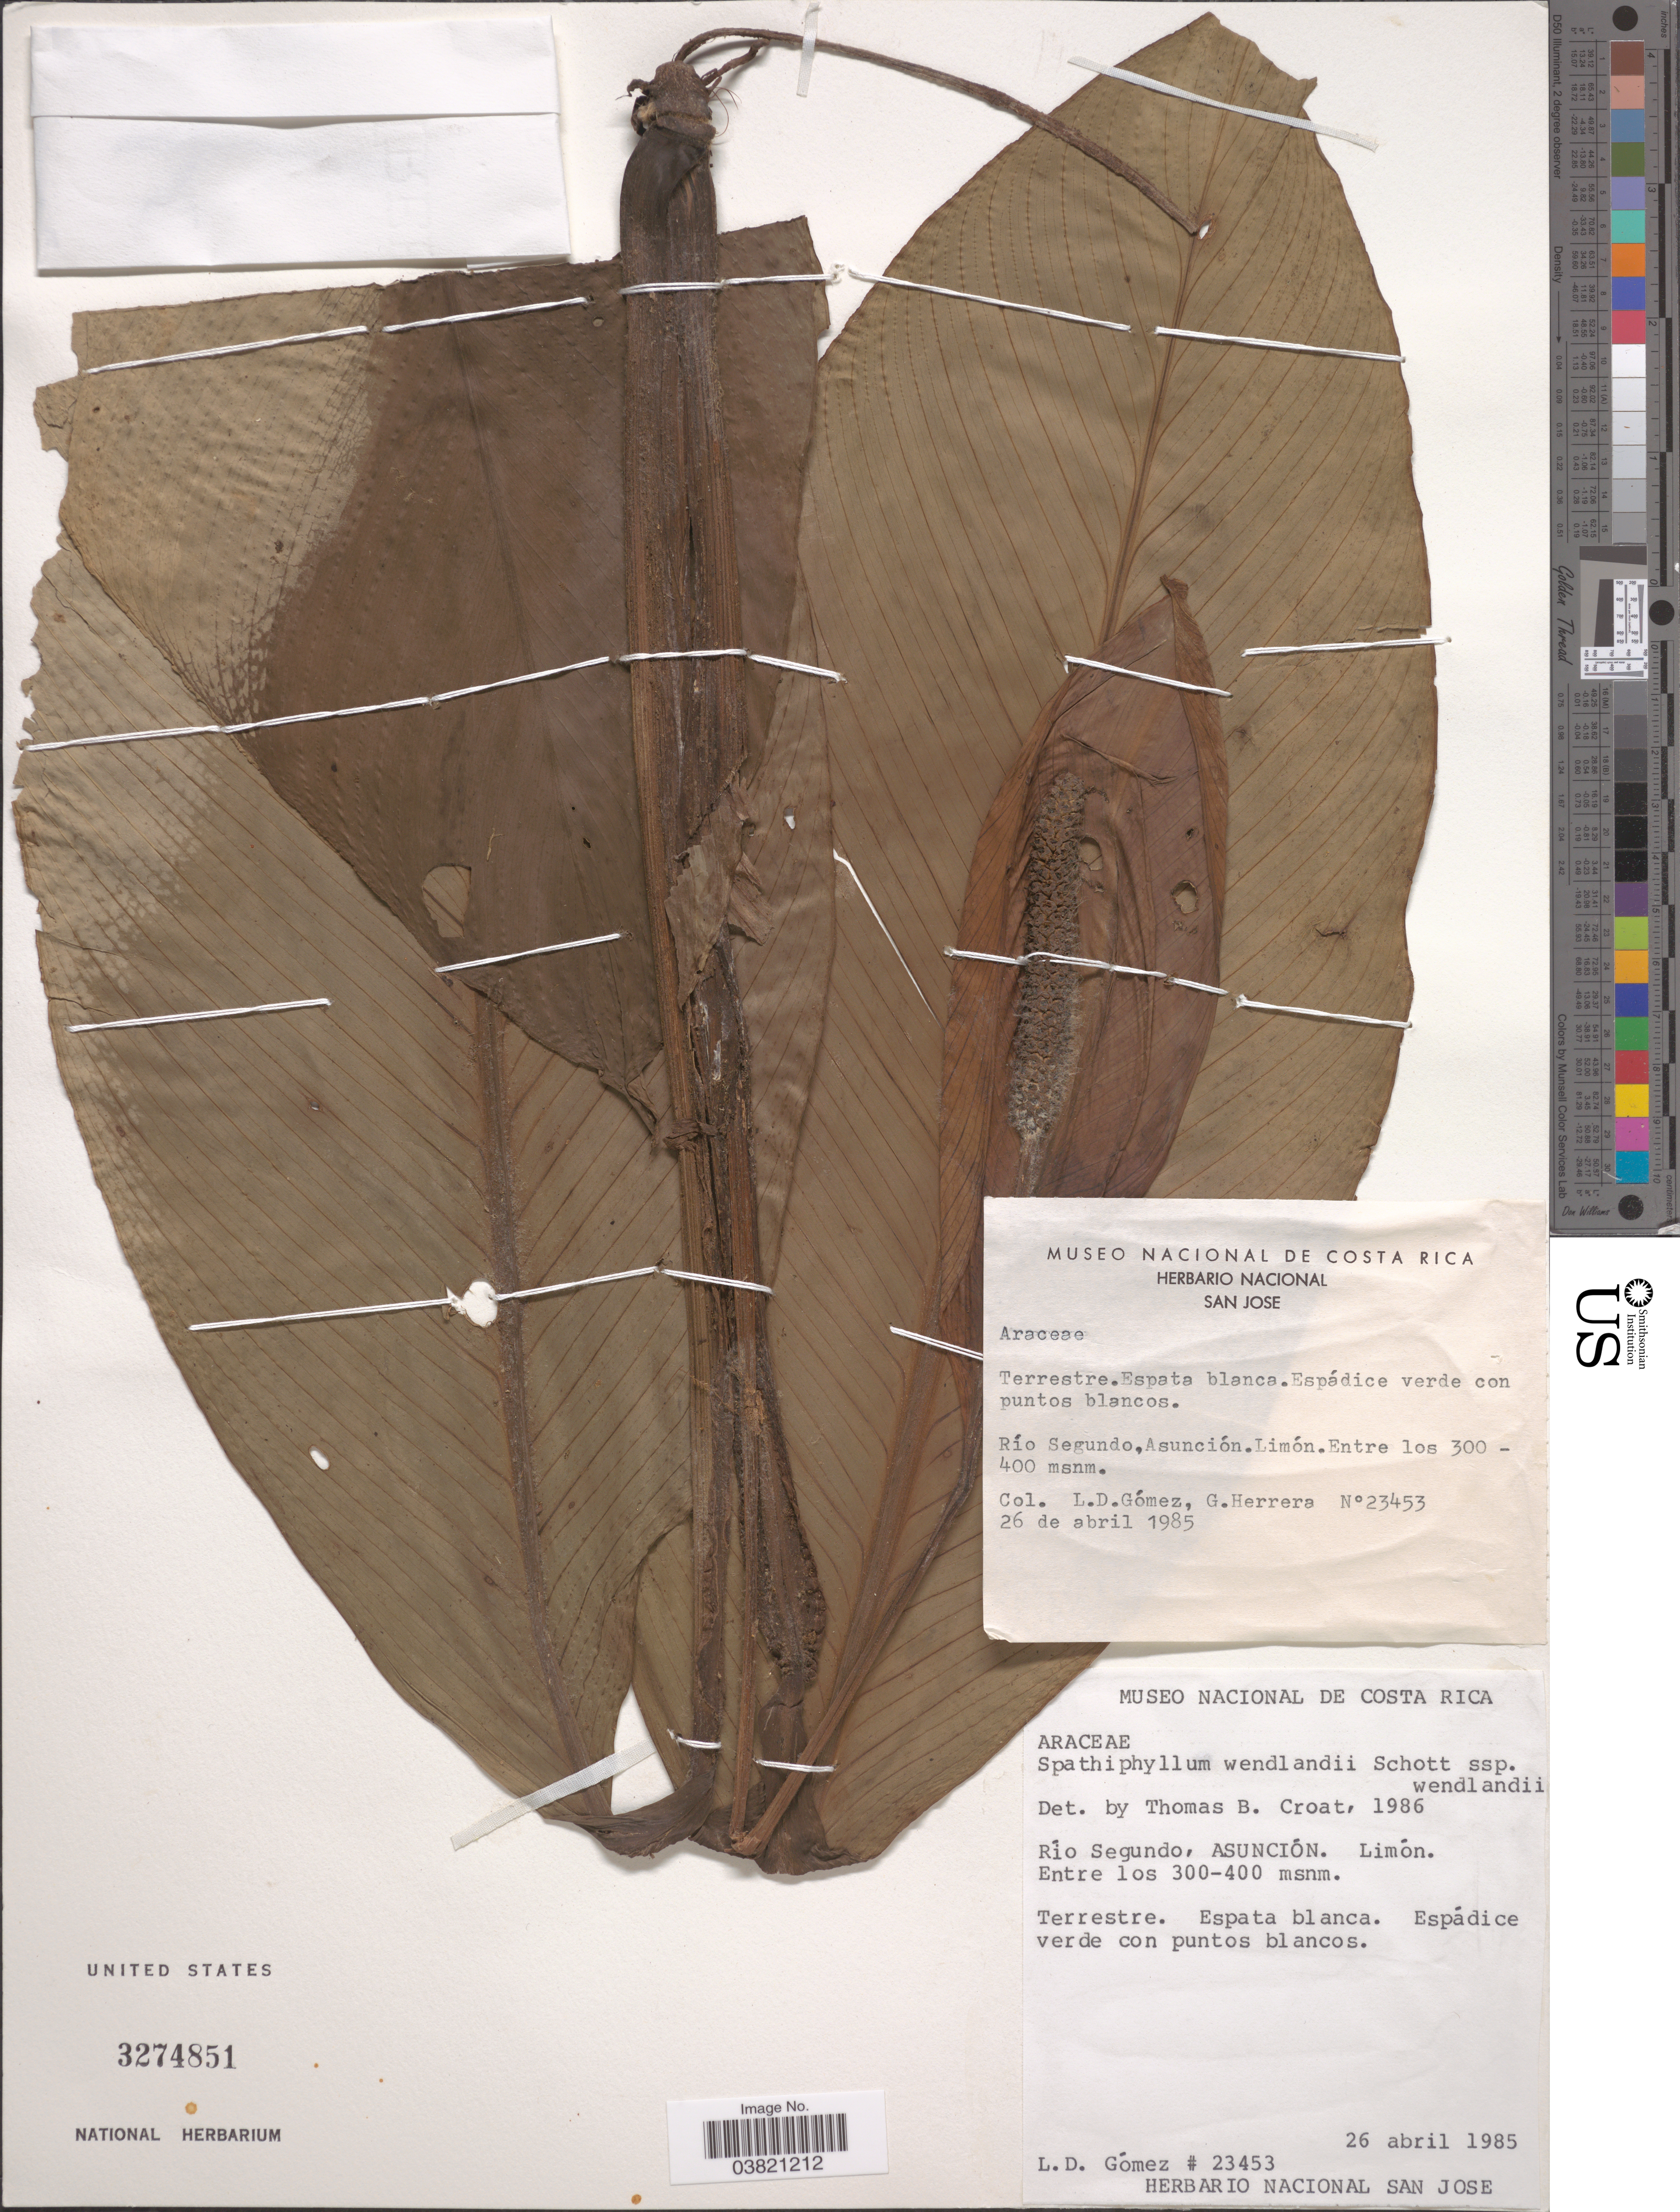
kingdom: Plantae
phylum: Tracheophyta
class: Liliopsida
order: Alismatales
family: Araceae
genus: Spathiphyllum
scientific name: Spathiphyllum wendlandii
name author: Schott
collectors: L. D. Gómez & G. Herrera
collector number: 23453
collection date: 1985-04-26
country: Costa Rica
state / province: Limón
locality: Río Segundo, Asunción.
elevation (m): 300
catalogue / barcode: US 3274851